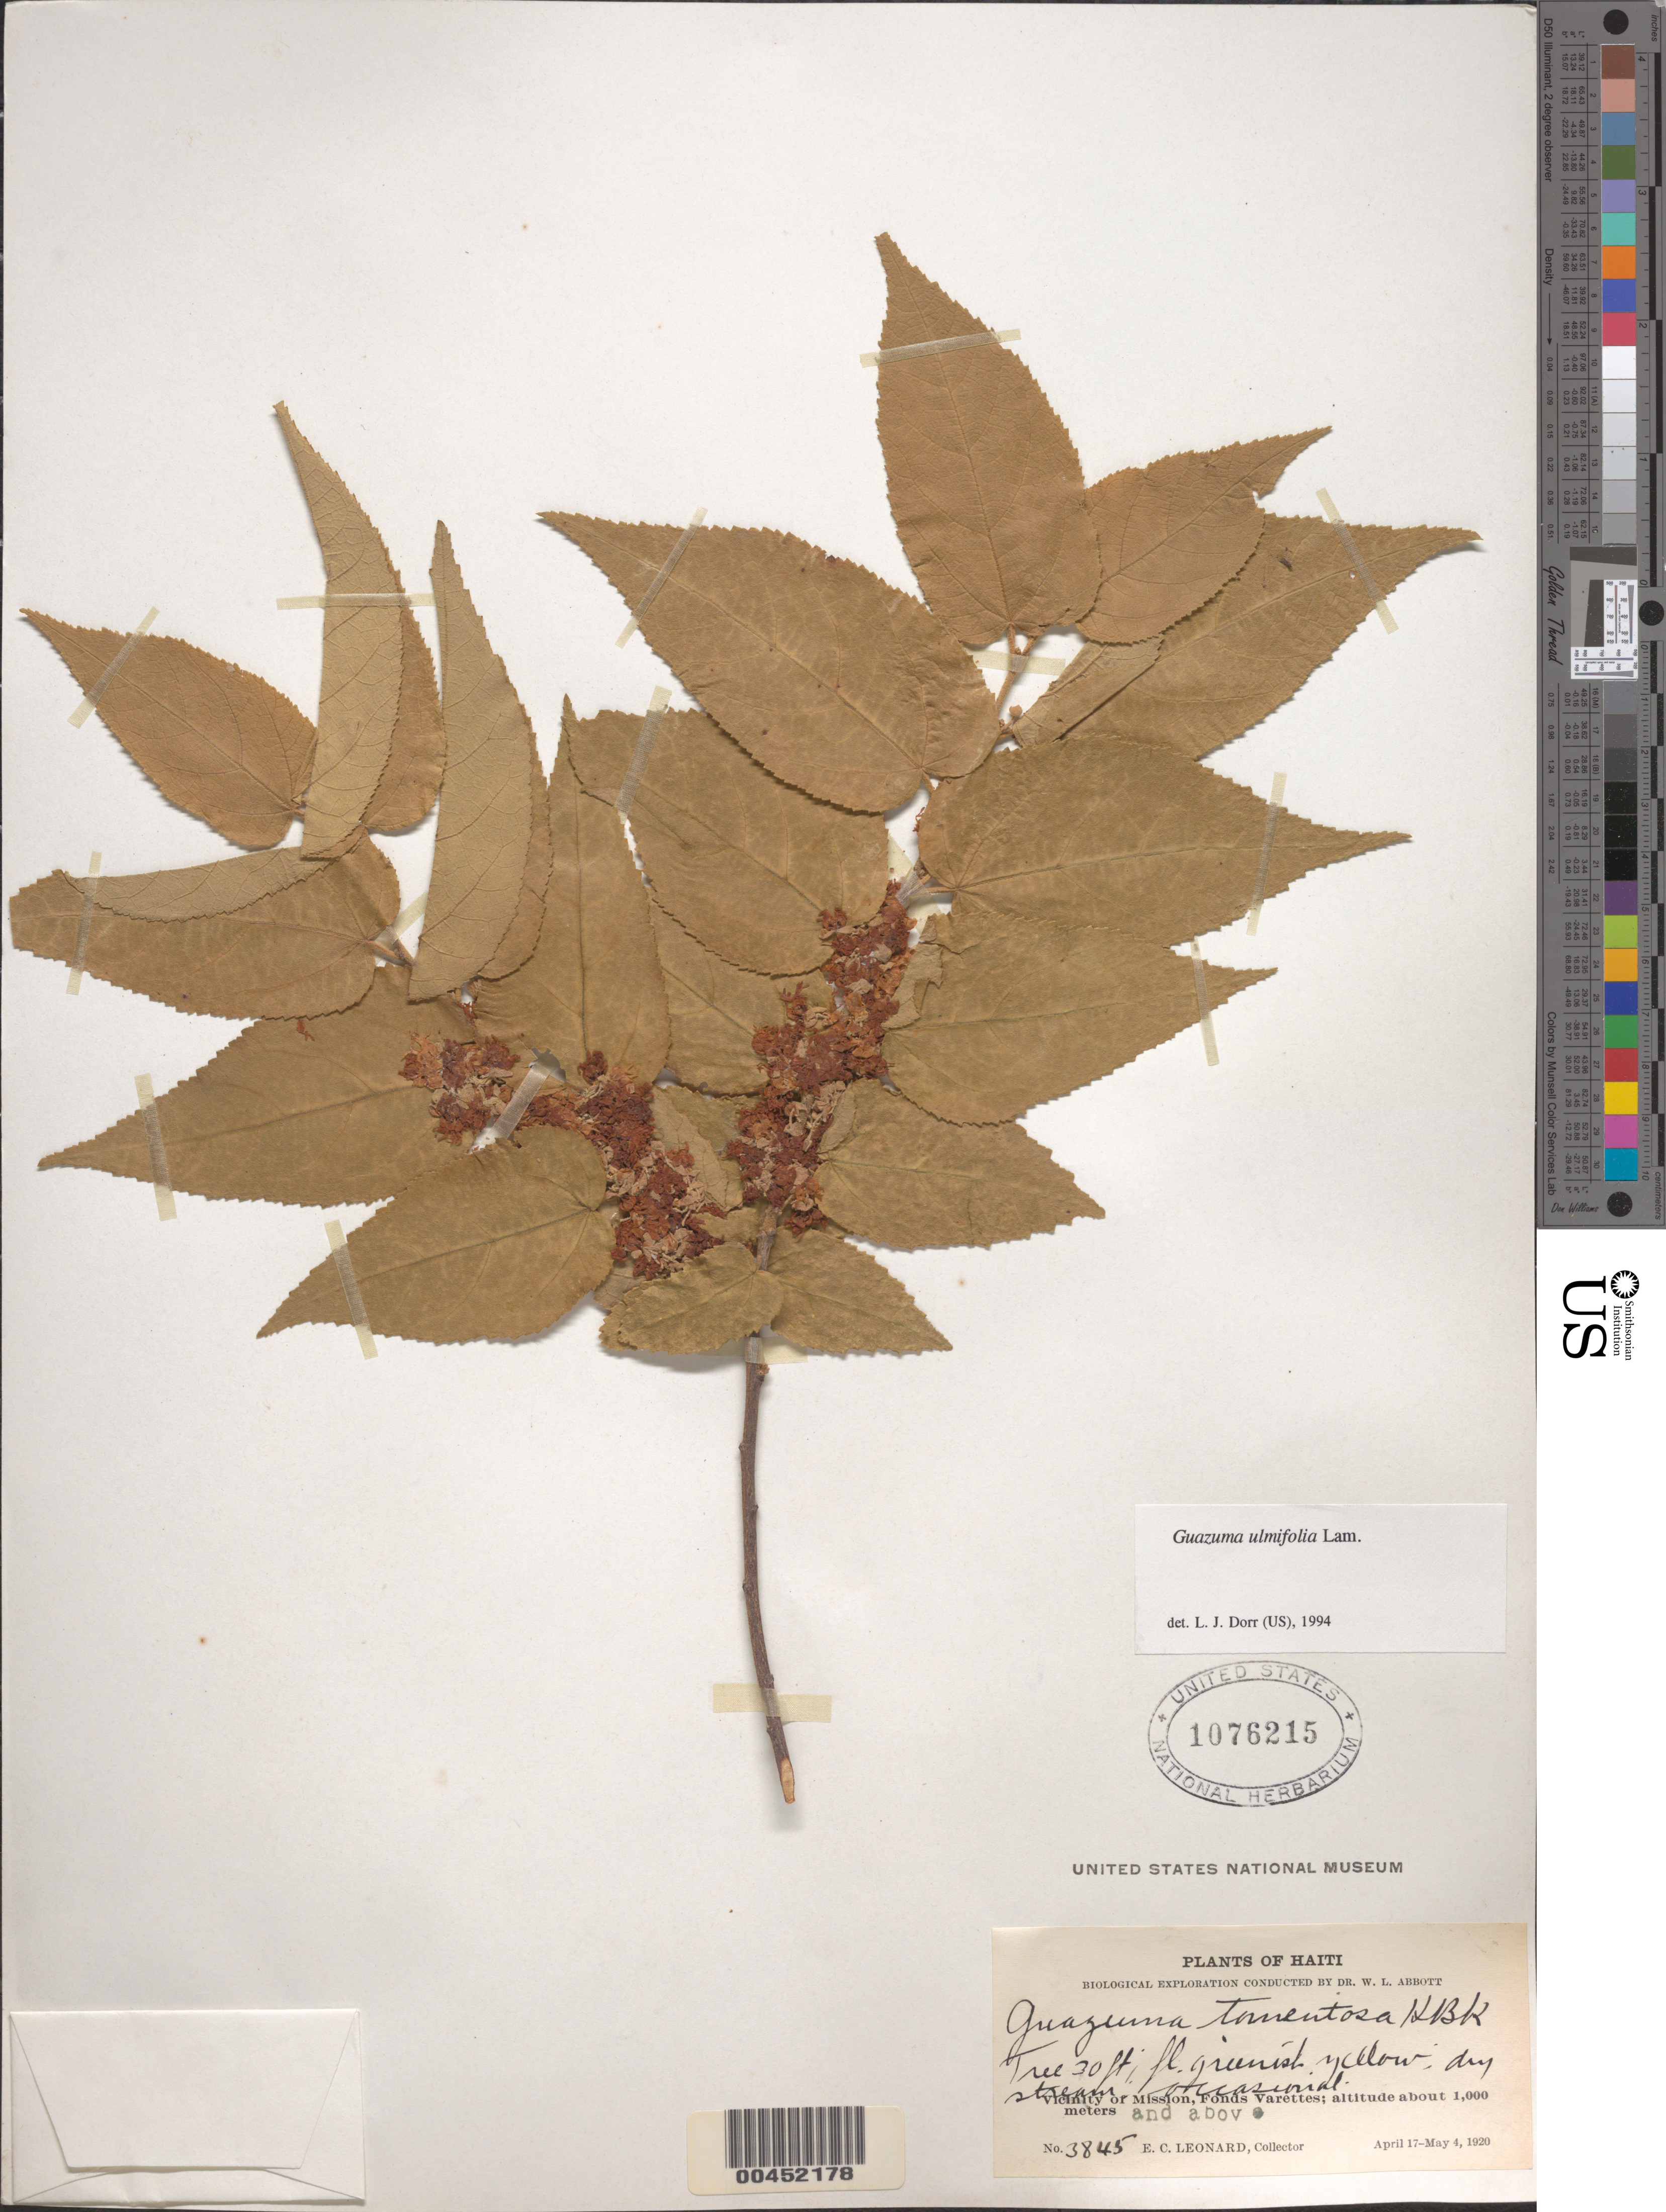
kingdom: Plantae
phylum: Tracheophyta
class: Magnoliopsida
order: Malvales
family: Malvaceae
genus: Guazuma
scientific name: Guazuma ulmifolia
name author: Lam.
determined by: Dorr, L. J., (BOT), Smithsonian Institution - National Museum of Natural History (UNITED STATES)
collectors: E. C. Leonard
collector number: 3845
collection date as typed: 17 Apr 1920 to 04 May 1920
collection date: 1920-04-17/1920-05-04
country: Haiti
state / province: Ouest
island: Hispaniola Island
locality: Vicinity of Mission, Fonds Varettes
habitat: Dry stream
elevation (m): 1000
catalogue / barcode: US 1076215